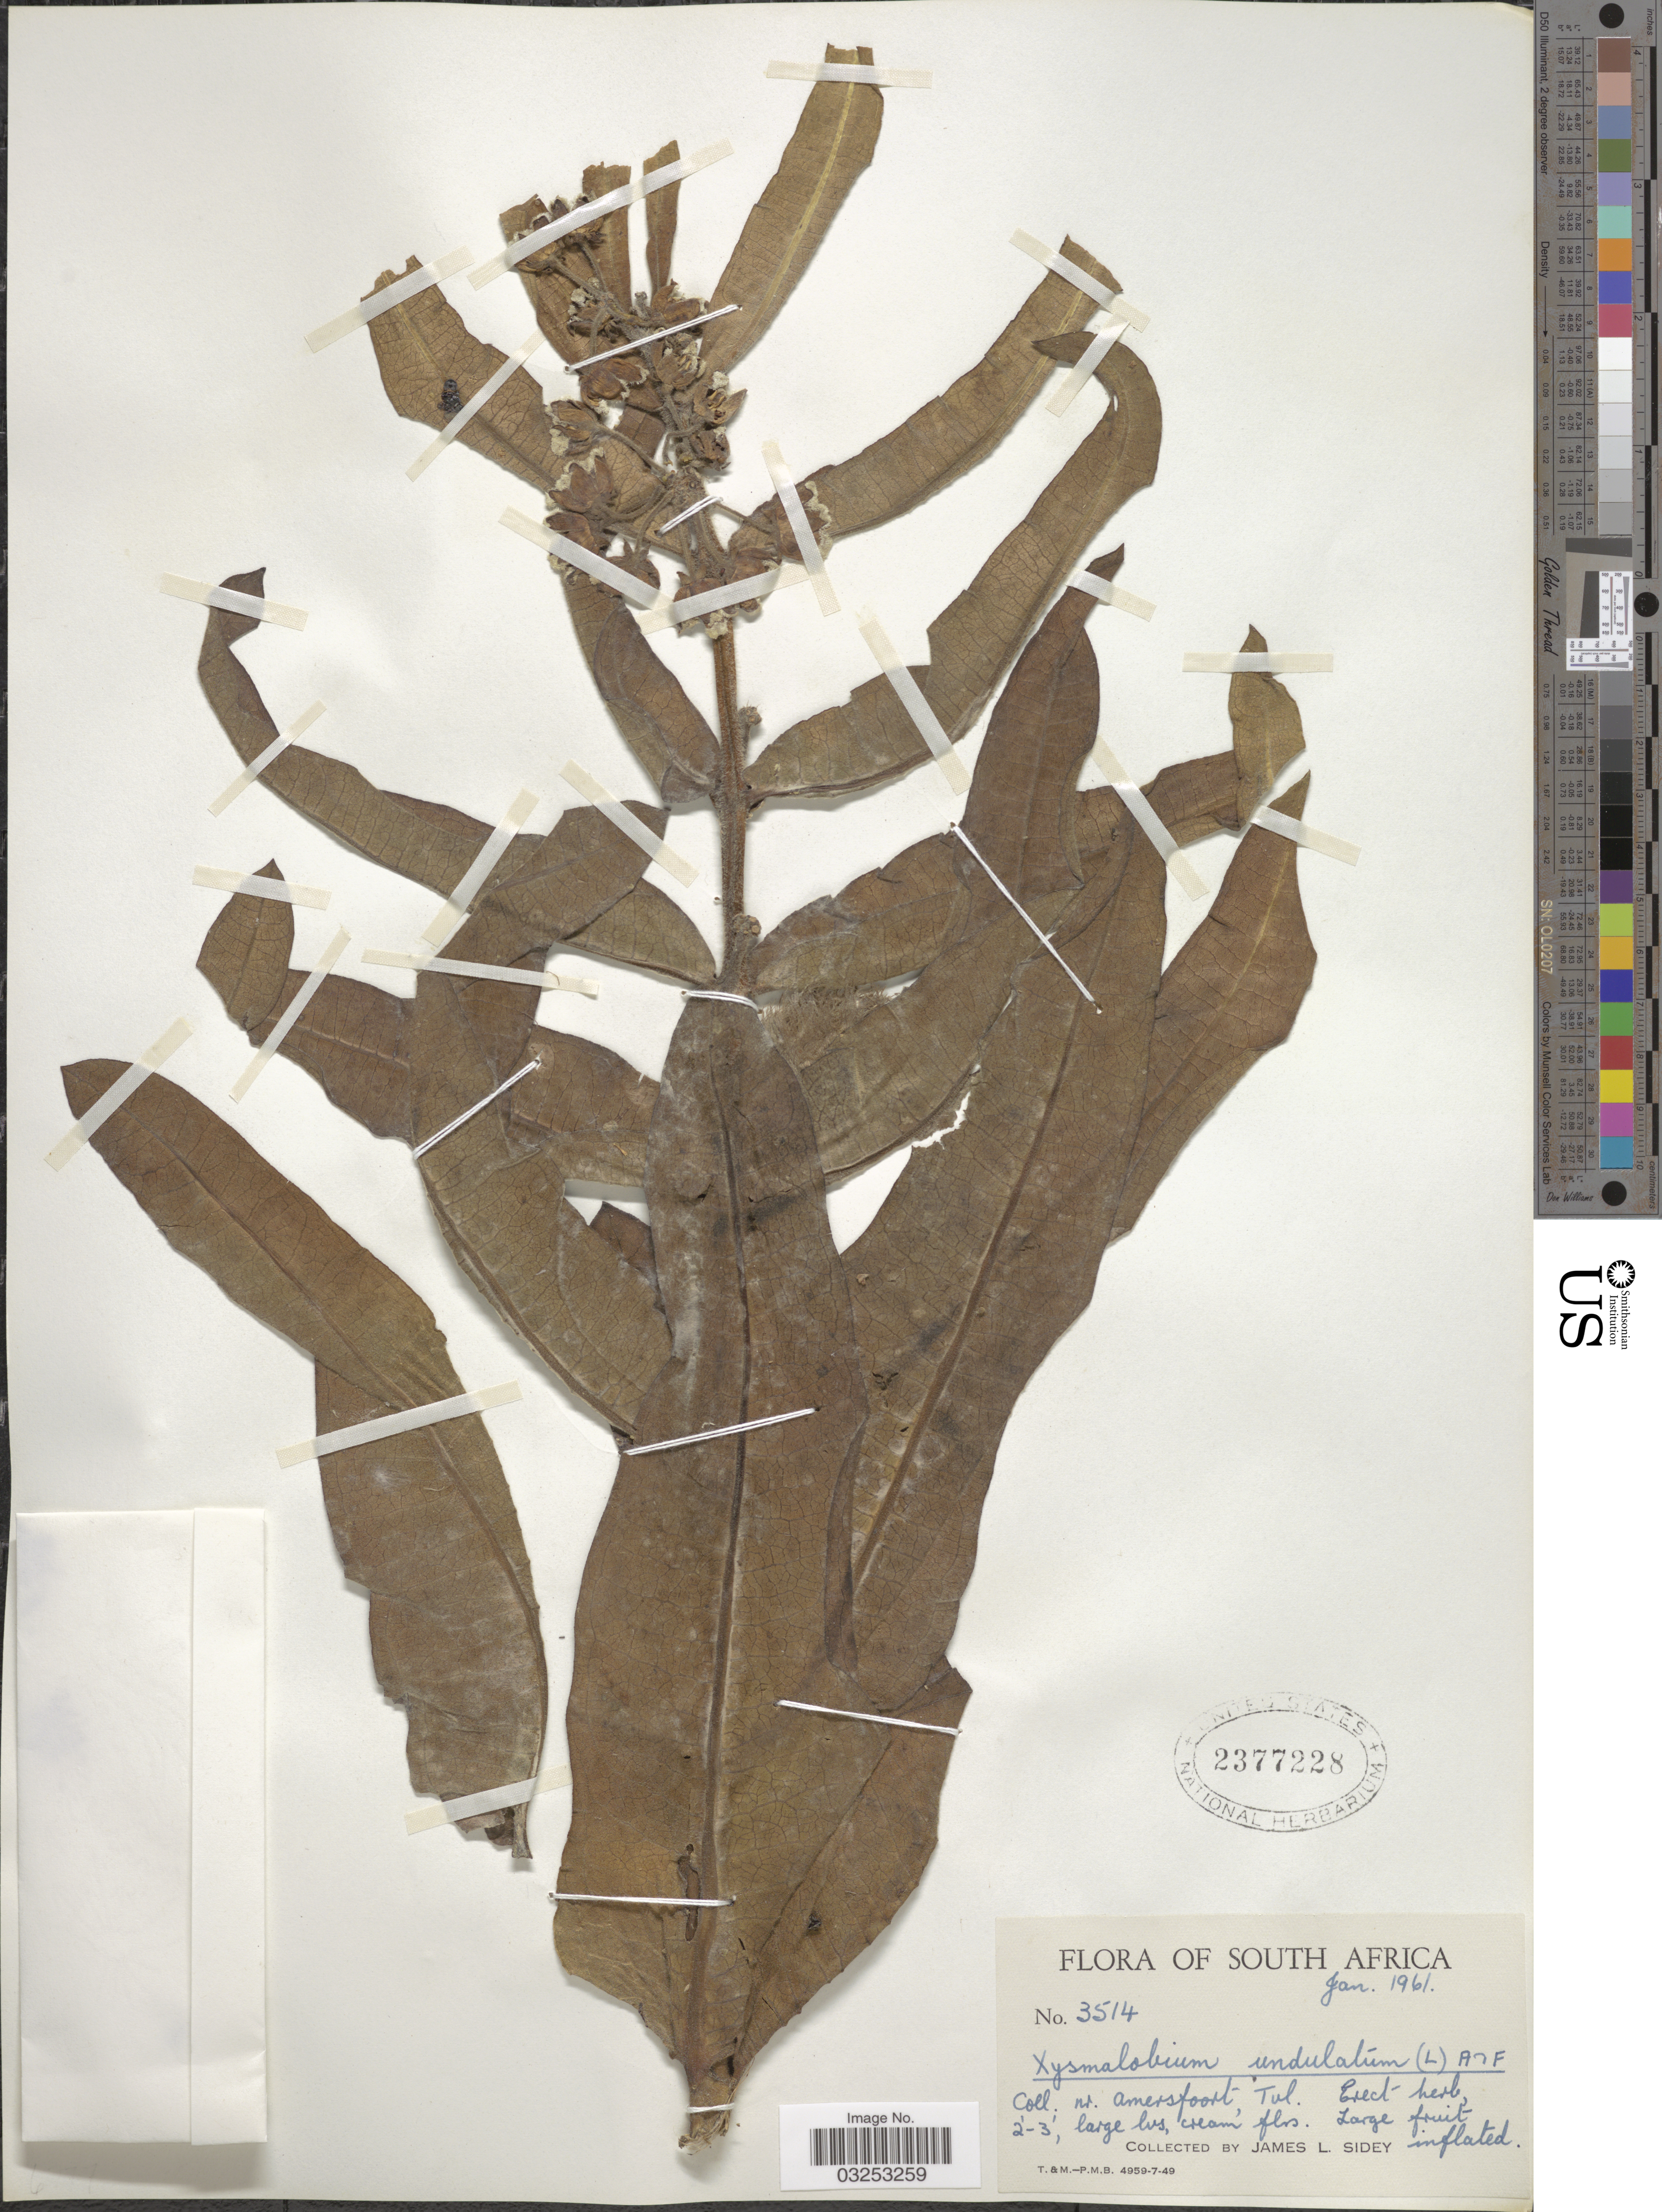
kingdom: Plantae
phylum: Tracheophyta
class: Magnoliopsida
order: Gentianales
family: Apocynaceae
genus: Xysmalobium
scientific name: Xysmalobium undulatum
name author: (L.) W.T. Aiton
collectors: J. L. Sidey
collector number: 3514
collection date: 1961-01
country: South Africa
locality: Nr. Amersfoort, Tvl.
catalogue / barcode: US 2377228